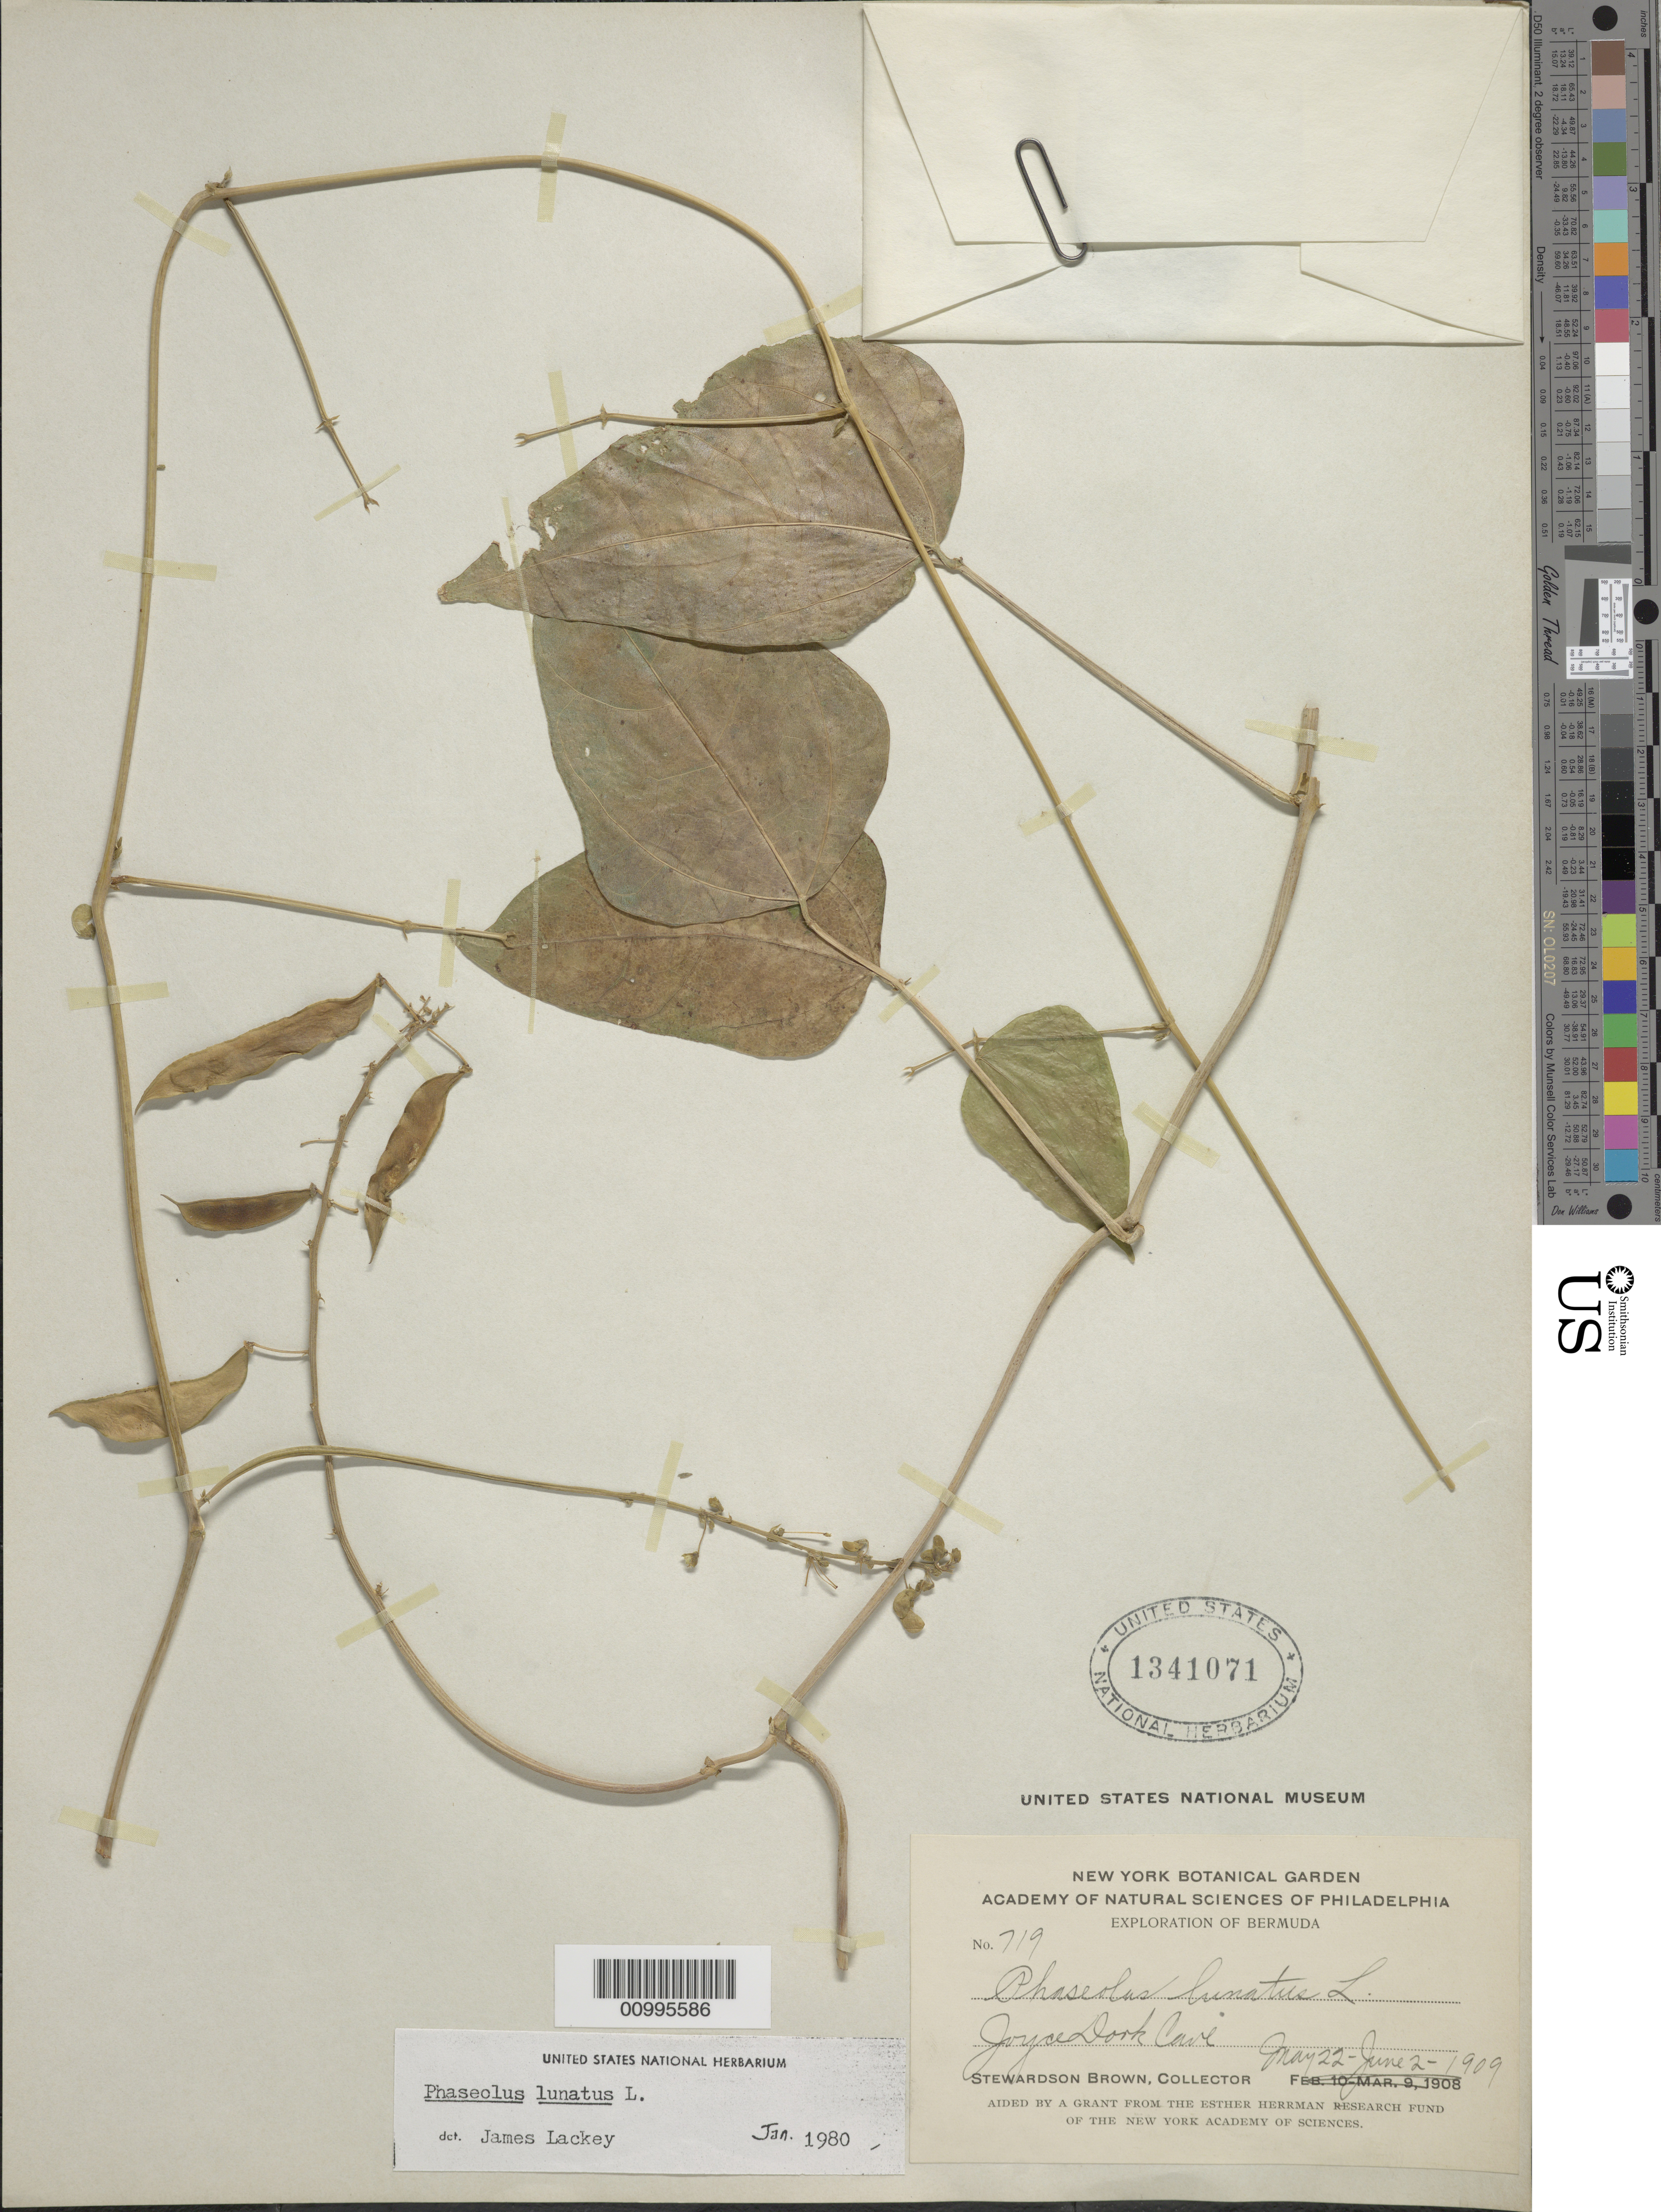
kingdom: Plantae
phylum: Tracheophyta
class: Magnoliopsida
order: Fabales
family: Fabaceae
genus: Phaseolus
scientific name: Phaseolus lunatus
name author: L.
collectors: S. Brown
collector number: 719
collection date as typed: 22 May 1909 to 02 Jun 1909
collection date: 1909-05-22/1909-06-02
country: Bermuda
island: Bermuda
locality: Joyce Doch Cave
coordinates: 0 N, 0 E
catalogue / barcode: US 1341071